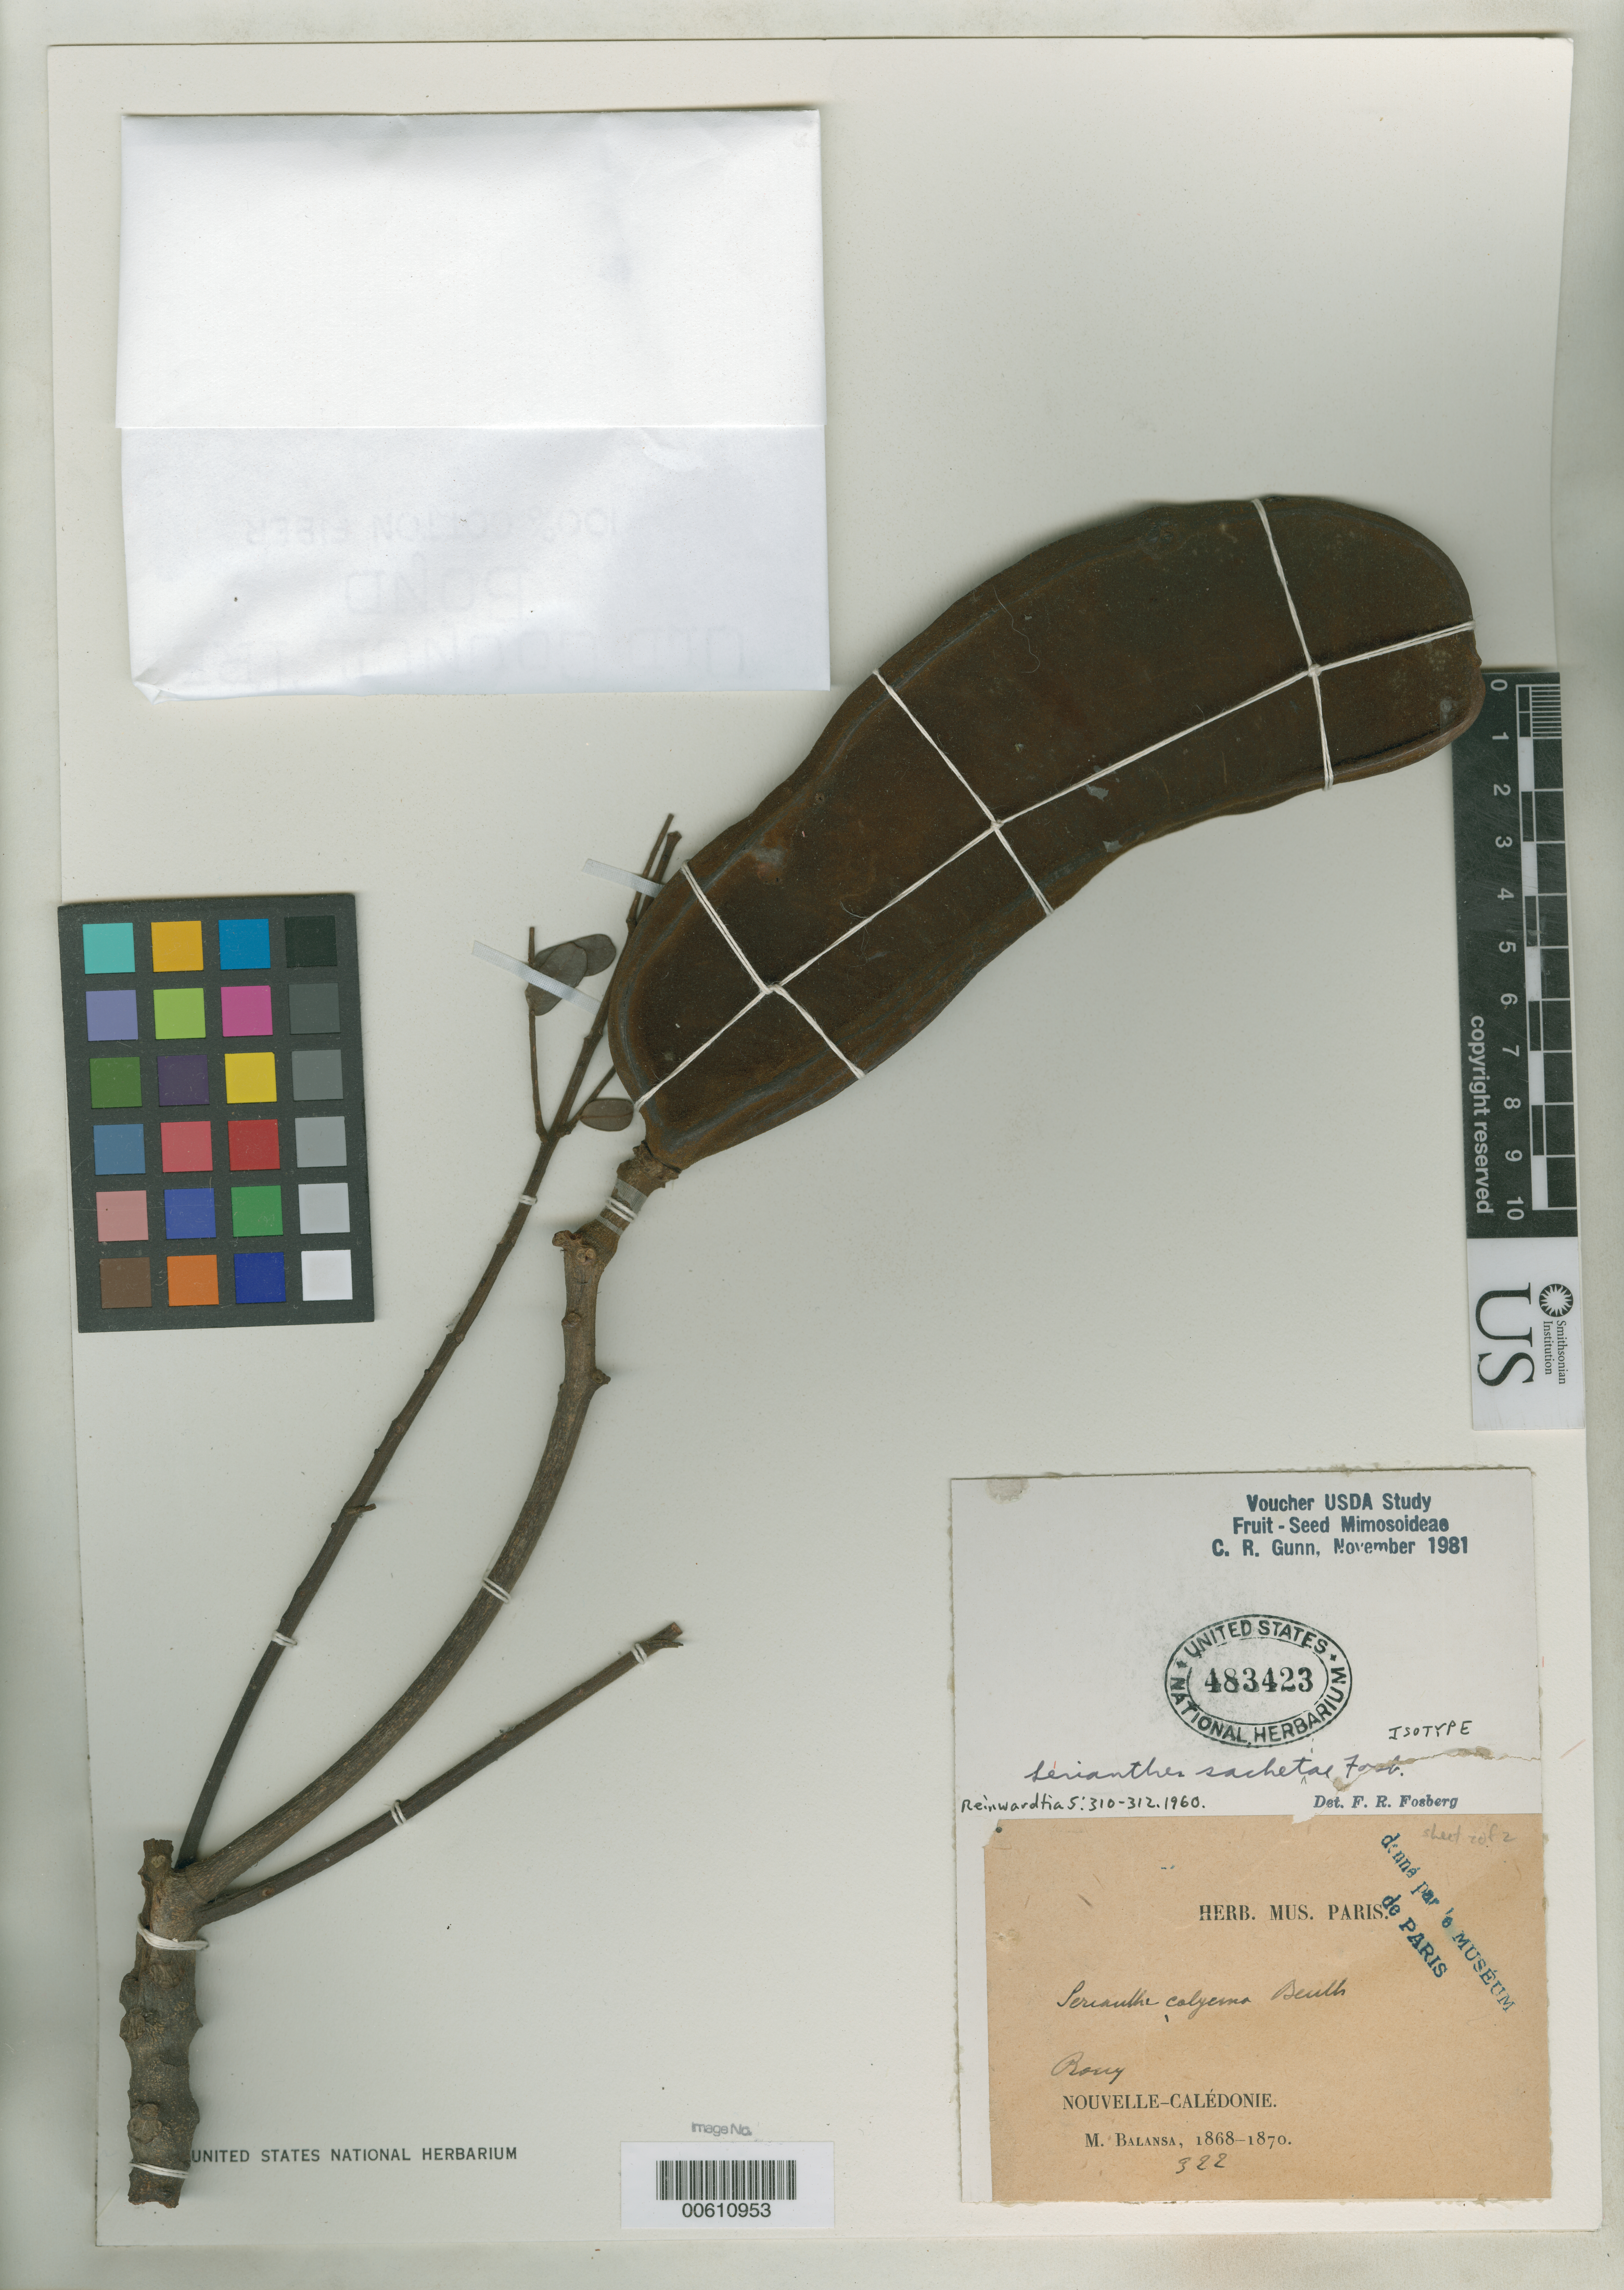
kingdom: Plantae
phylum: Tracheophyta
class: Magnoliopsida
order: Fabales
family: Fabaceae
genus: Serianthes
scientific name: Serianthes sachetae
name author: Fosberg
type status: Isotype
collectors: B. Balansa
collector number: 322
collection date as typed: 1868 to -- --- 1870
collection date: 1868/1870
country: New Caledonia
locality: Rouy.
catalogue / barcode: US 483424